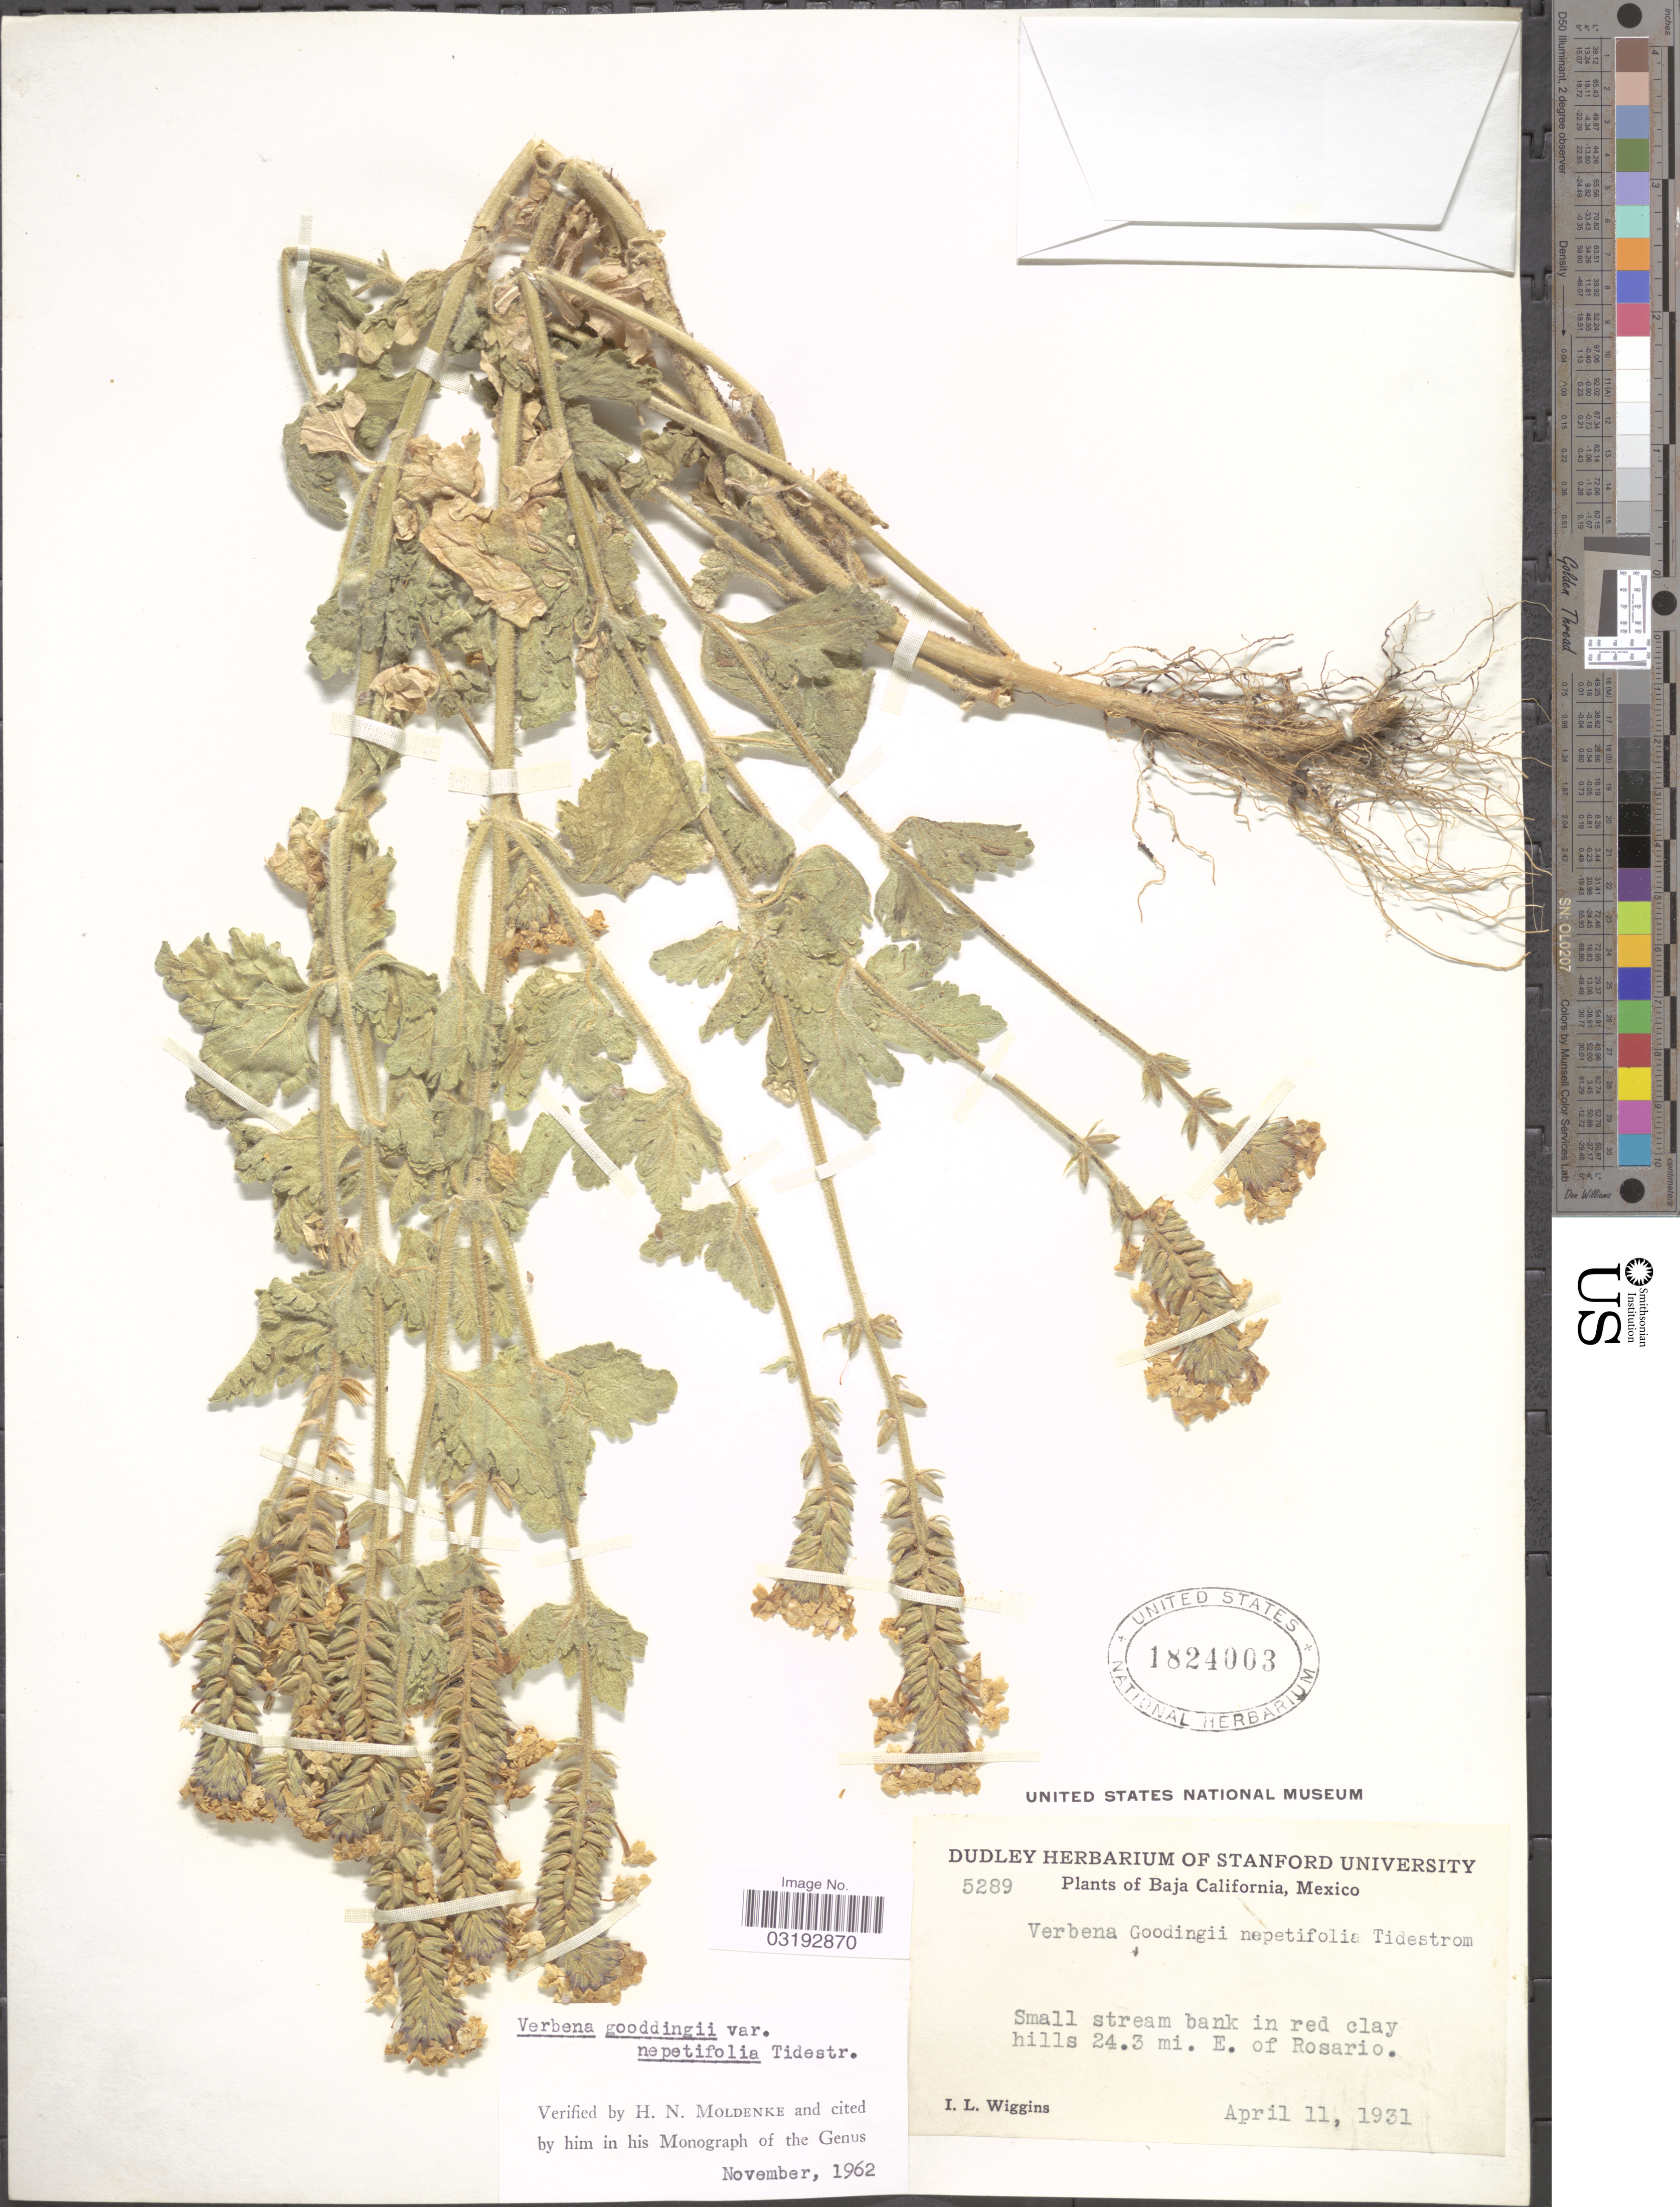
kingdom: Plantae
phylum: Tracheophyta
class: Magnoliopsida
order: Lamiales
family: Verbenaceae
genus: Verbena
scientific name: Verbena gooddingii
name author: Briq.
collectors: I. L. Wiggins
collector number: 5289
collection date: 1931-04-11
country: Mexico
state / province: Baja California Norte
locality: Hills 24.3 mi. E. of Rosario.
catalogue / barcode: US 1824003